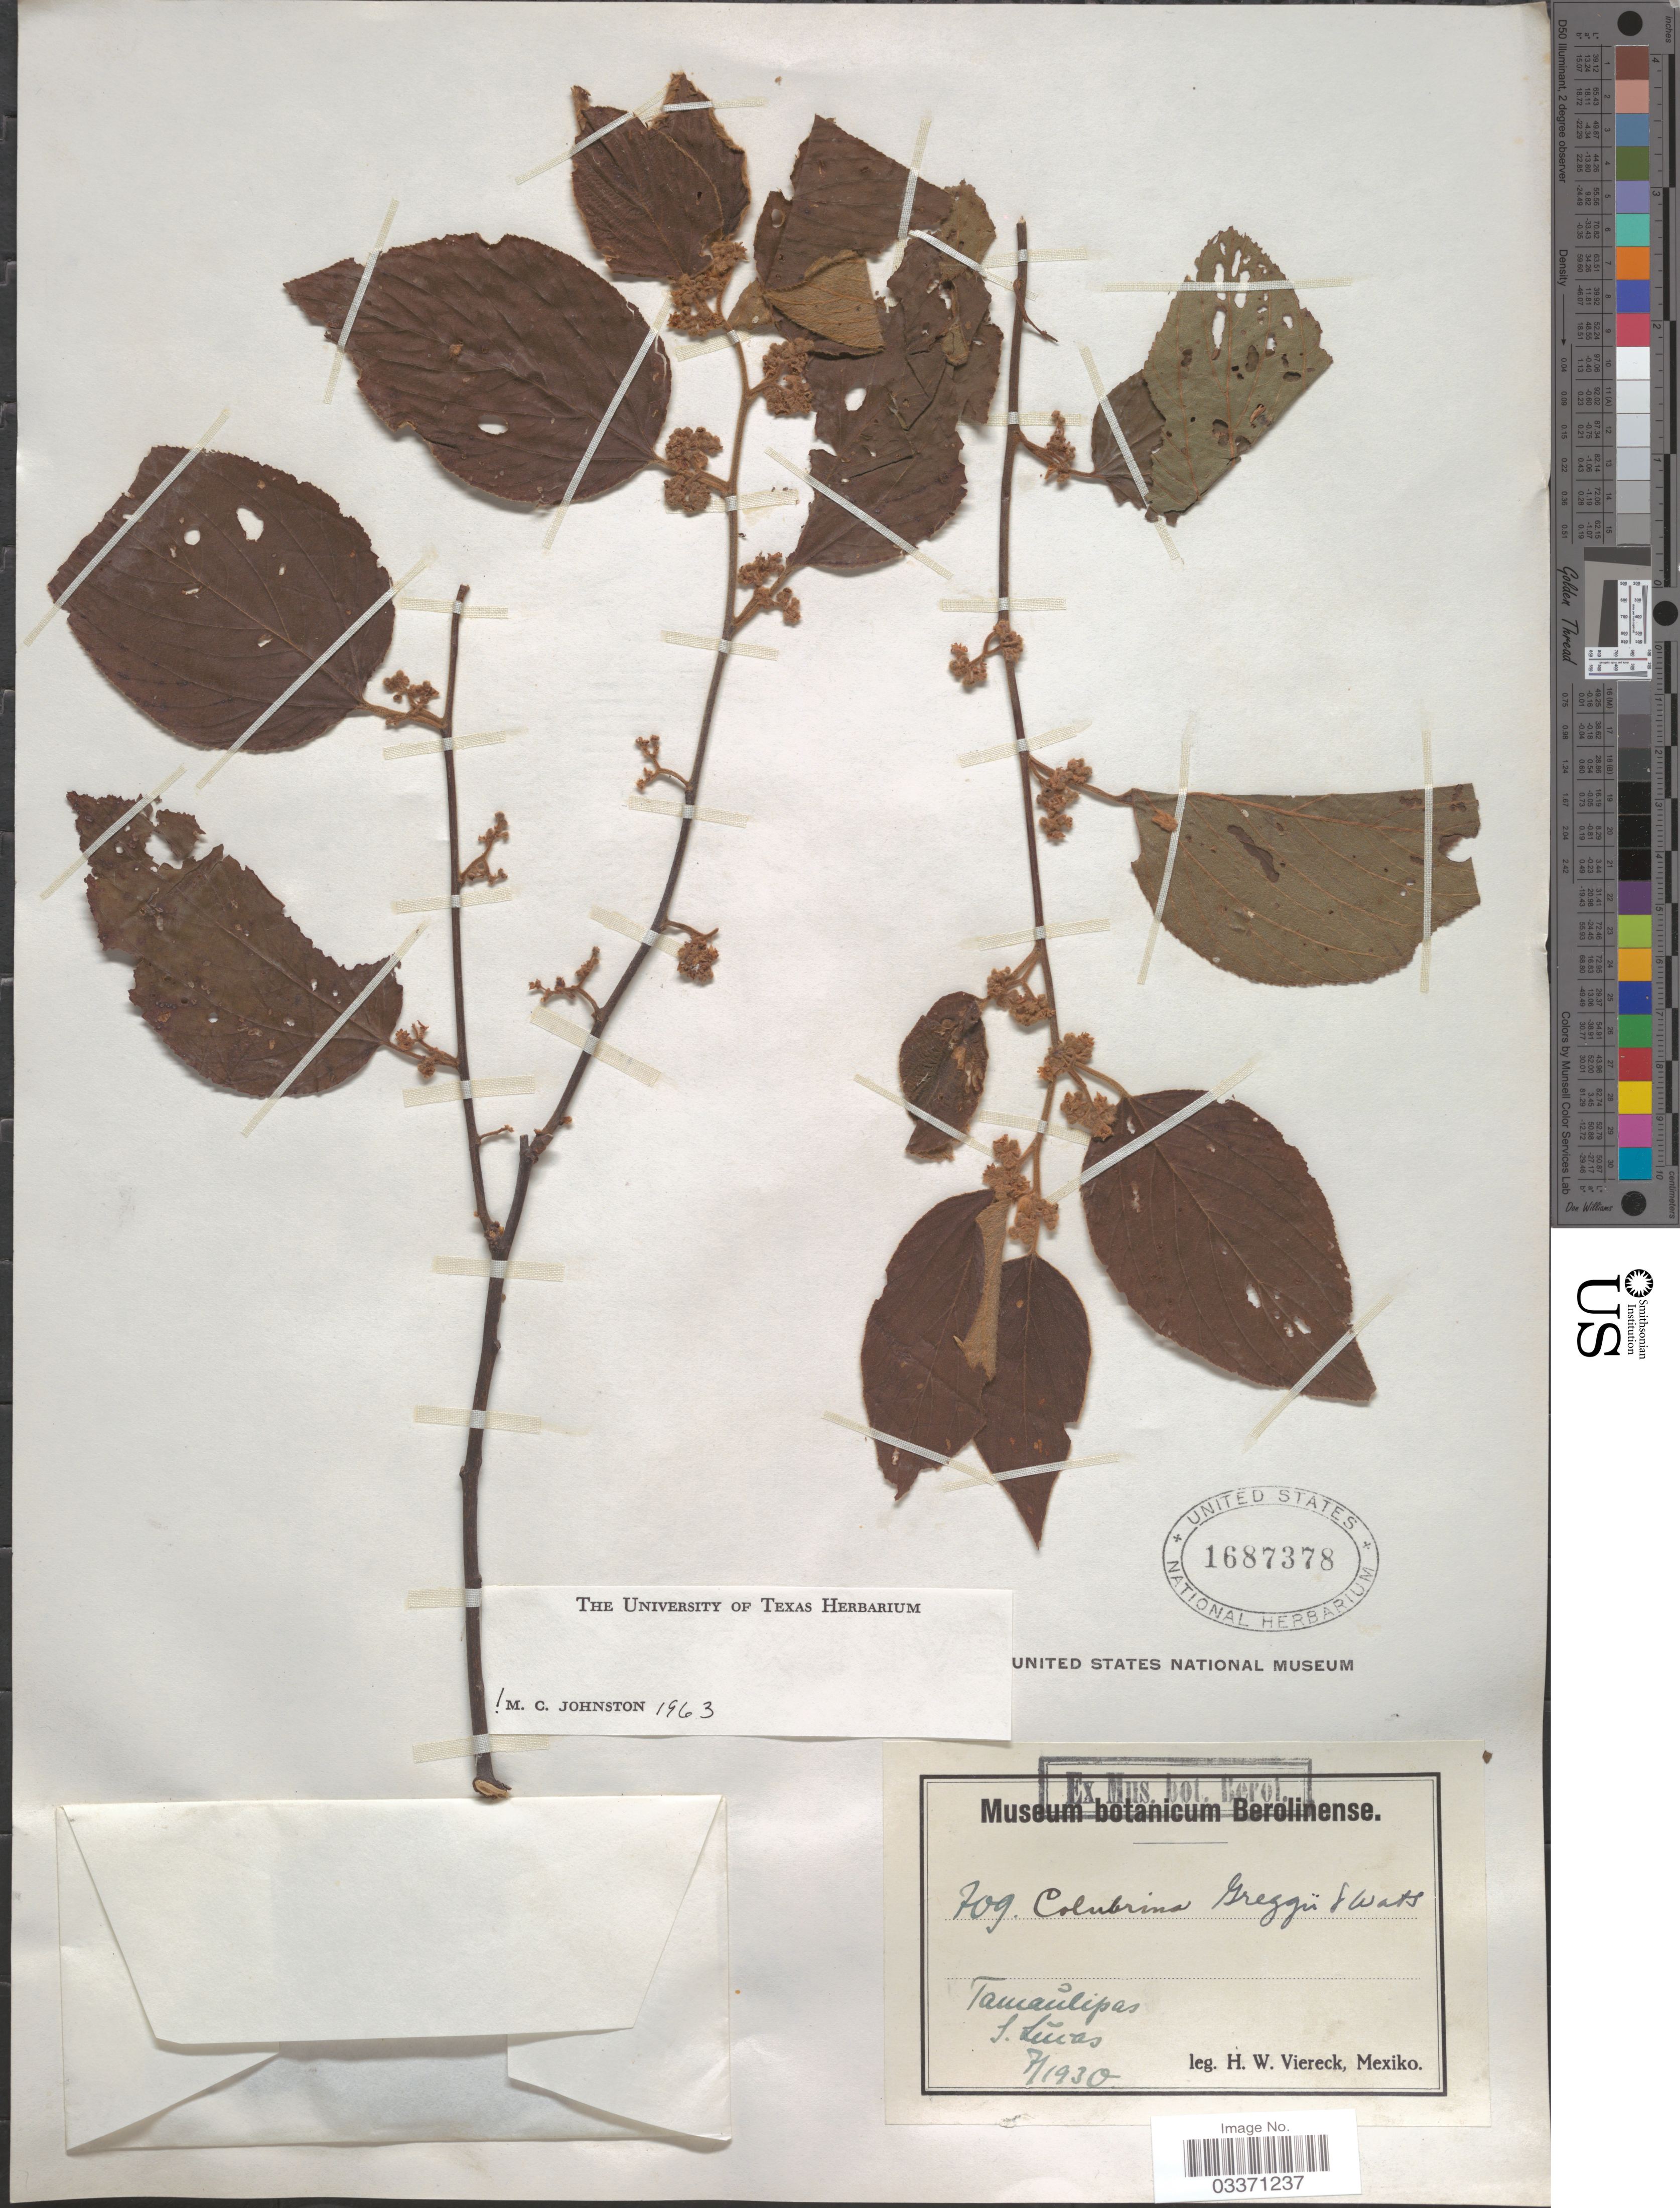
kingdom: Plantae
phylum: Tracheophyta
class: Magnoliopsida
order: Rosales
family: Rhamnaceae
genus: Colubrina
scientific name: Colubrina greggii var. greggii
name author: S. Watson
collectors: H. W. Viereck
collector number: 709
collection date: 1930-07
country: Mexico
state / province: Tamaulipas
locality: S. Lúcas.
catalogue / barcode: US 1687378